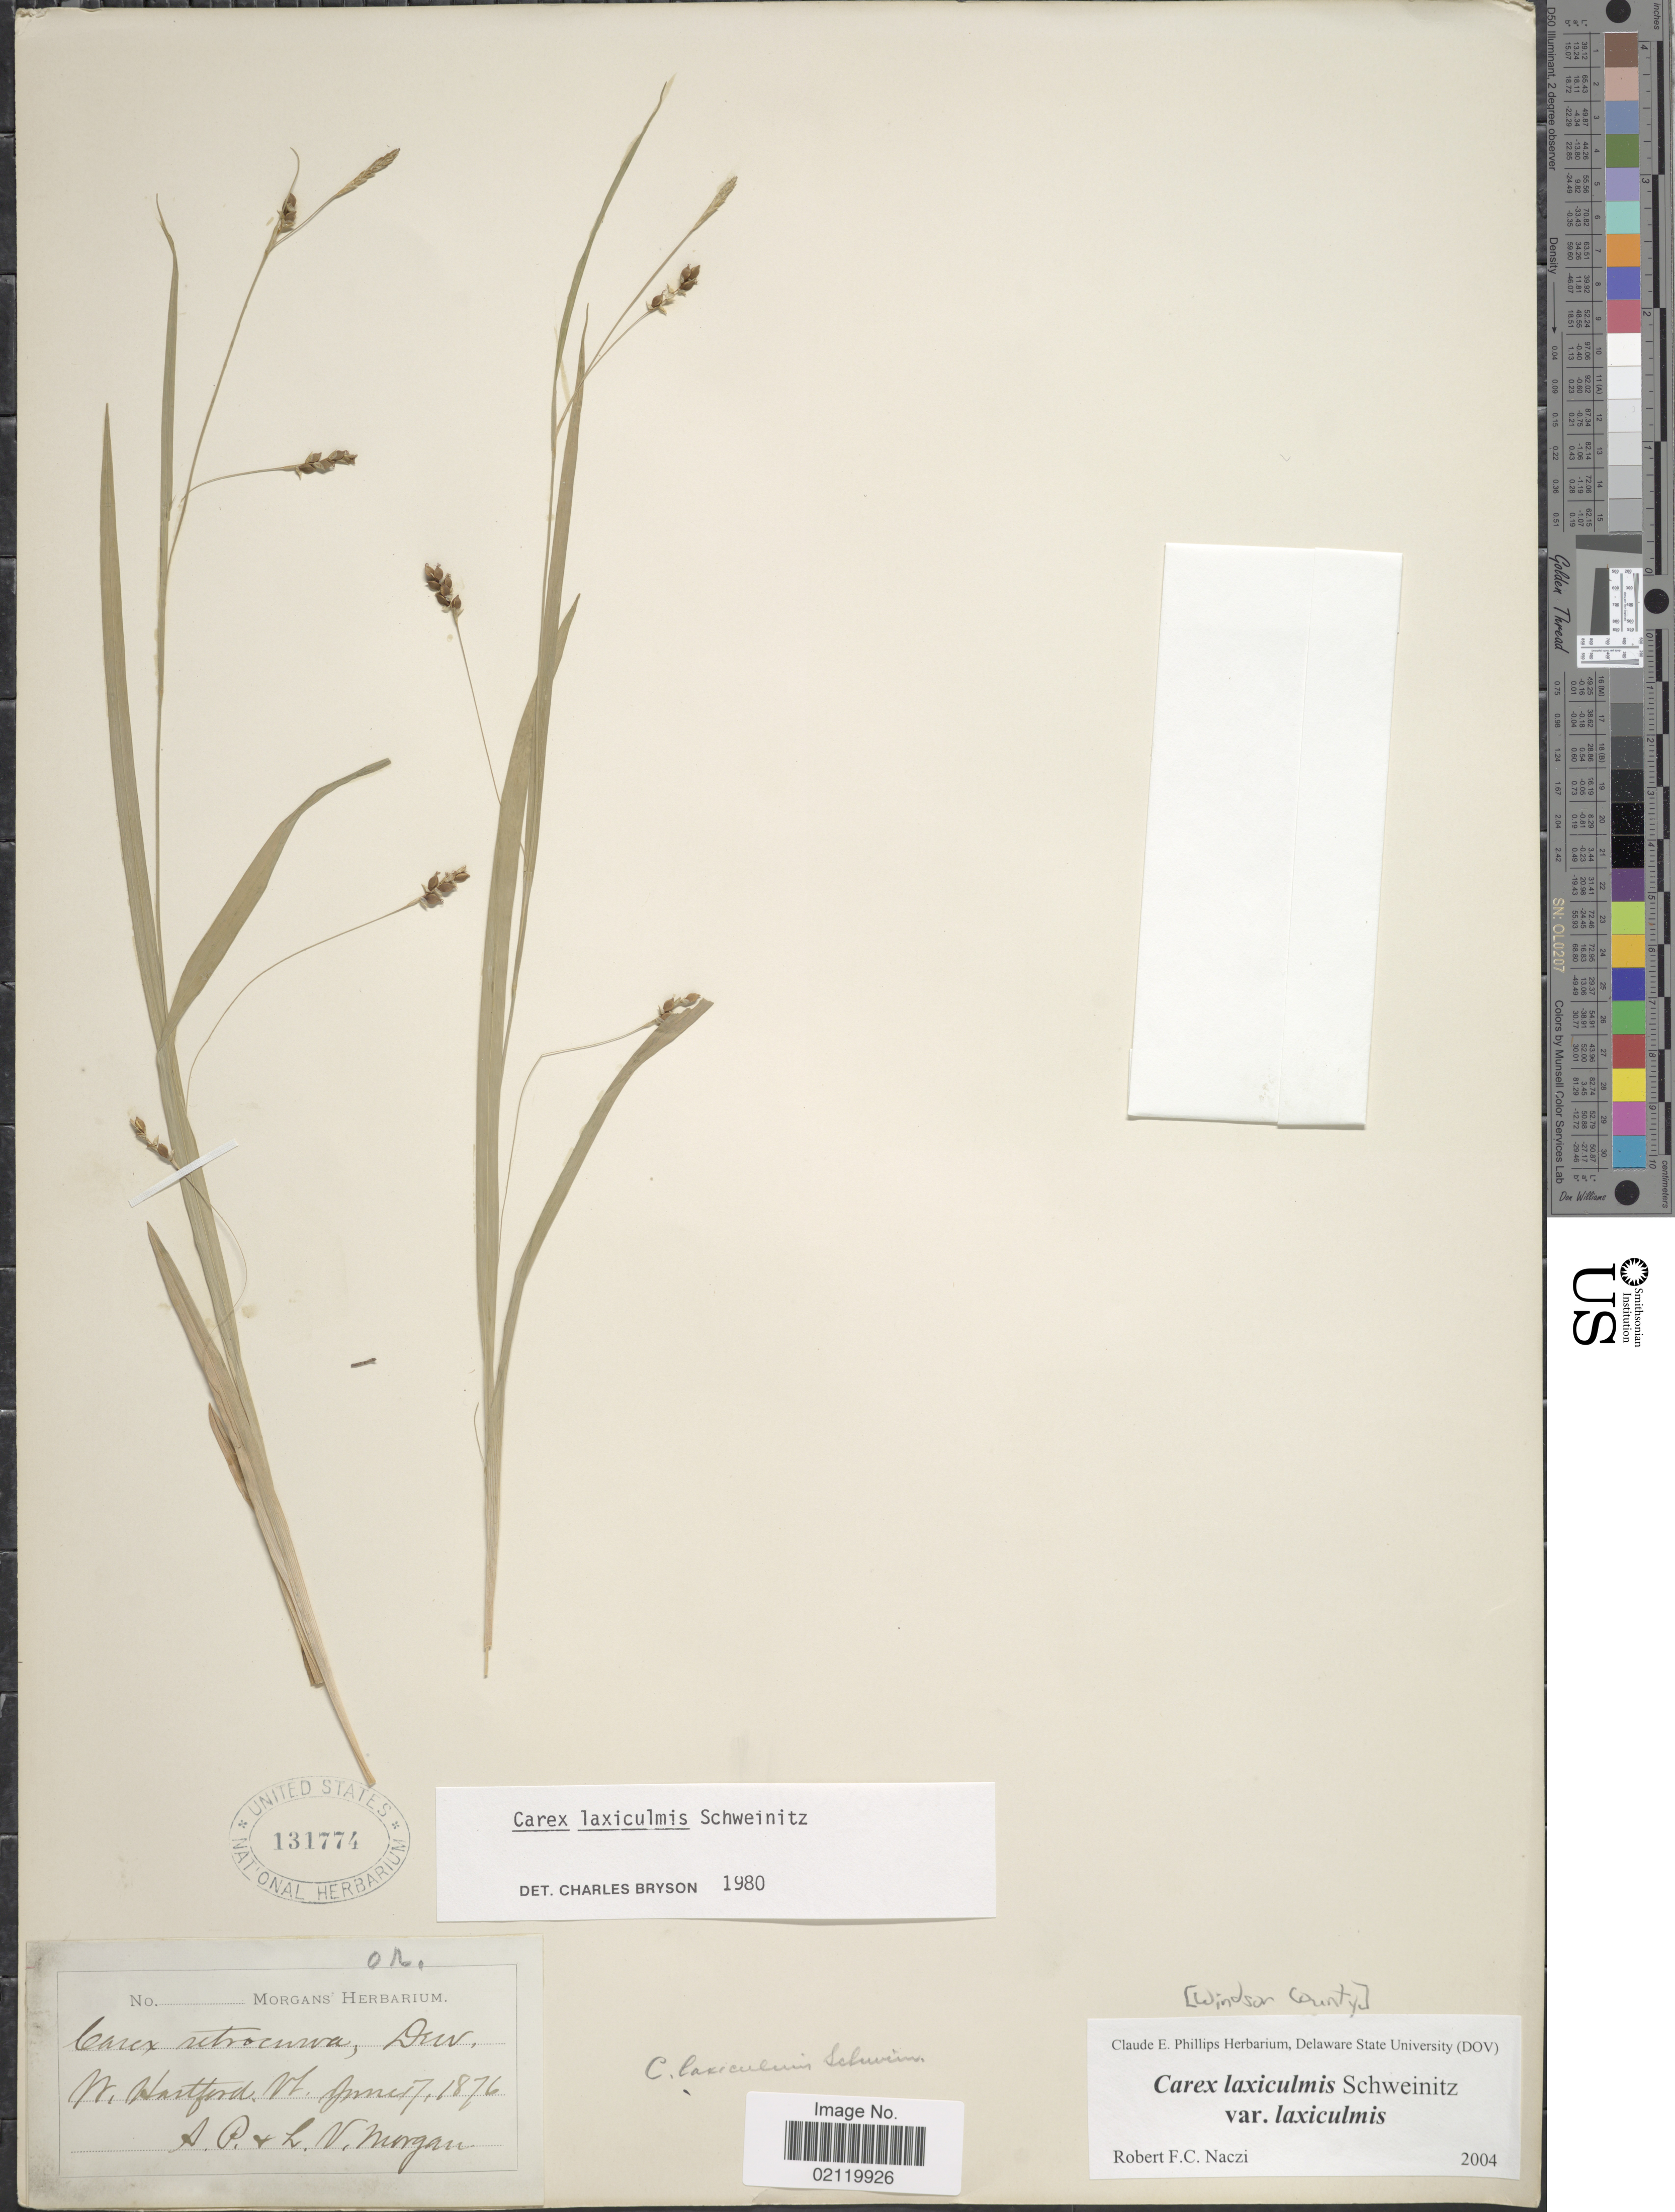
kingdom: Plantae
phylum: Tracheophyta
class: Liliopsida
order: Poales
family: Cyperaceae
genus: Carex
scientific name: Carex laxiculmis var. laxiculmis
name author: Schwein.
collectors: A. Morgan & L. Morgan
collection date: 1876-06-07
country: United States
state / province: Vermont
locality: W. Hartford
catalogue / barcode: US 131774